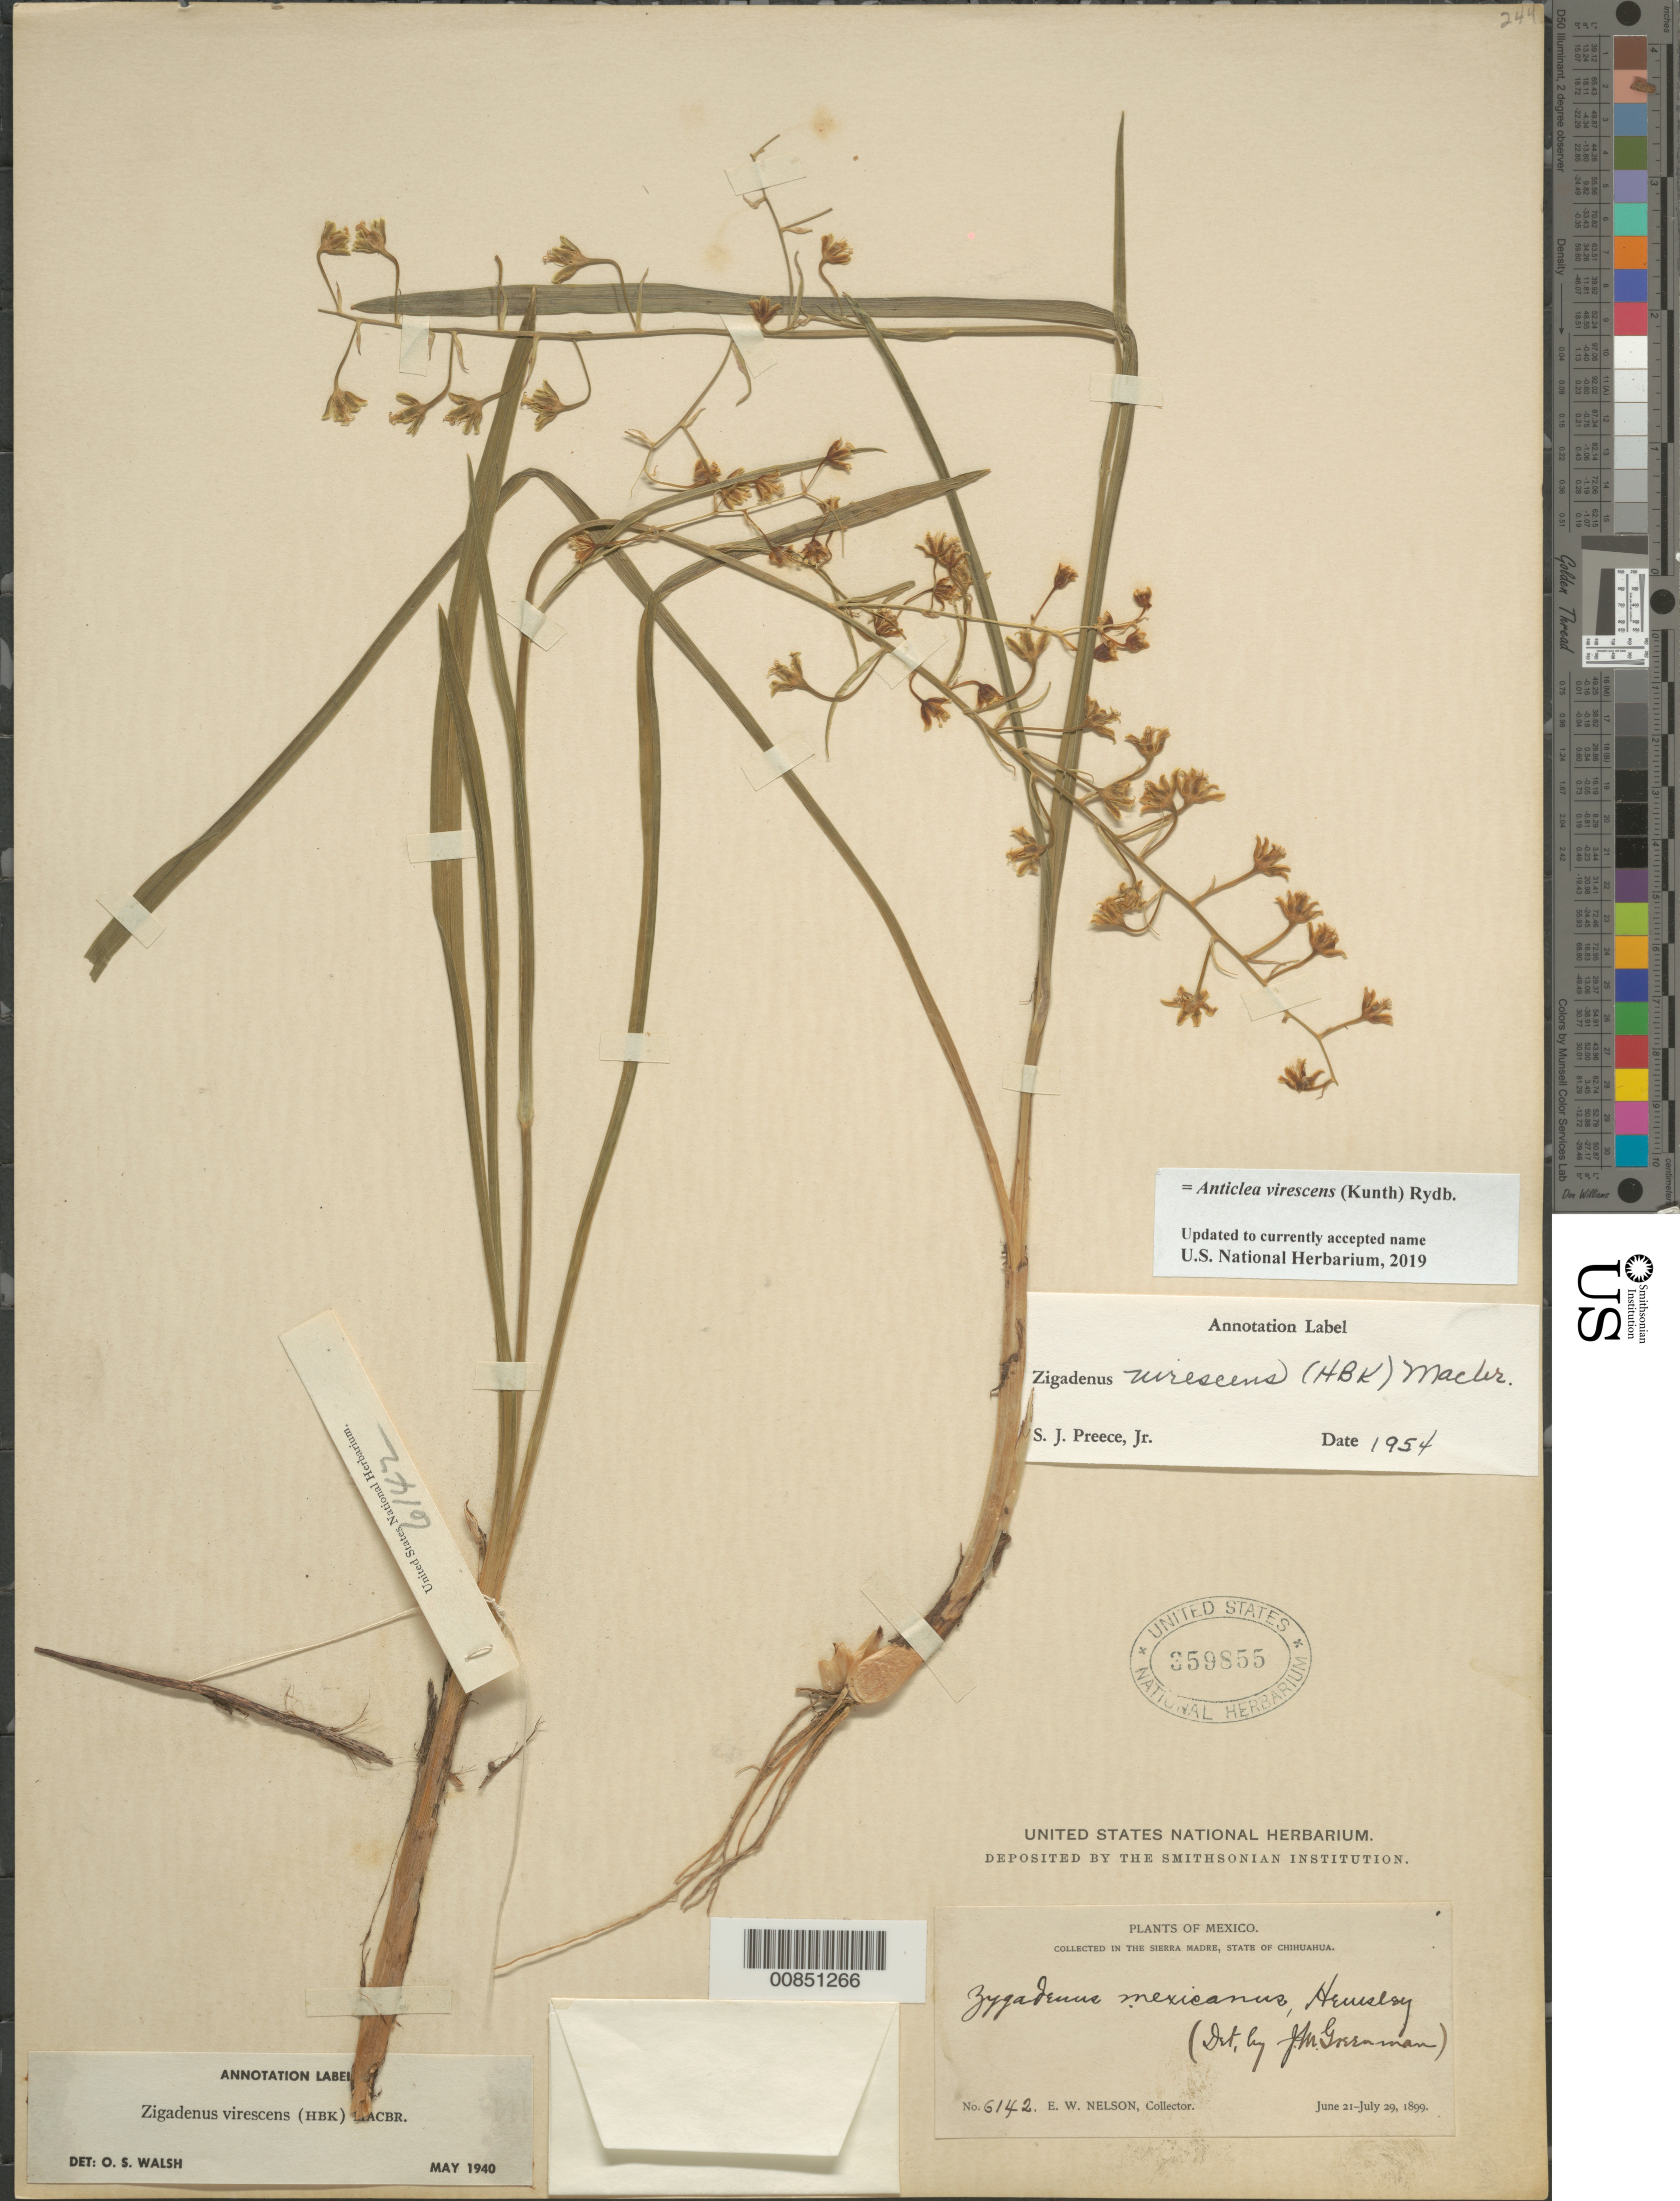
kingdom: Plantae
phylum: Tracheophyta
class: Liliopsida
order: Liliales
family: Melanthiaceae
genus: Anticlea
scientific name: Anticlea virescens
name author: (Kunth) Rydb.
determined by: Strong, Mark T., (BOT), Smithsonian Institution - National Museum of Natural History (UNITED STATES)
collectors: E. W. Nelson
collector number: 6142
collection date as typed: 21 Jun 1899 to 29 Jul 1899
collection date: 1899-06-21/1899-07-29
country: Mexico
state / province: Chihuahua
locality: Sierra Madre, Chihuahua.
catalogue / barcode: US 359855